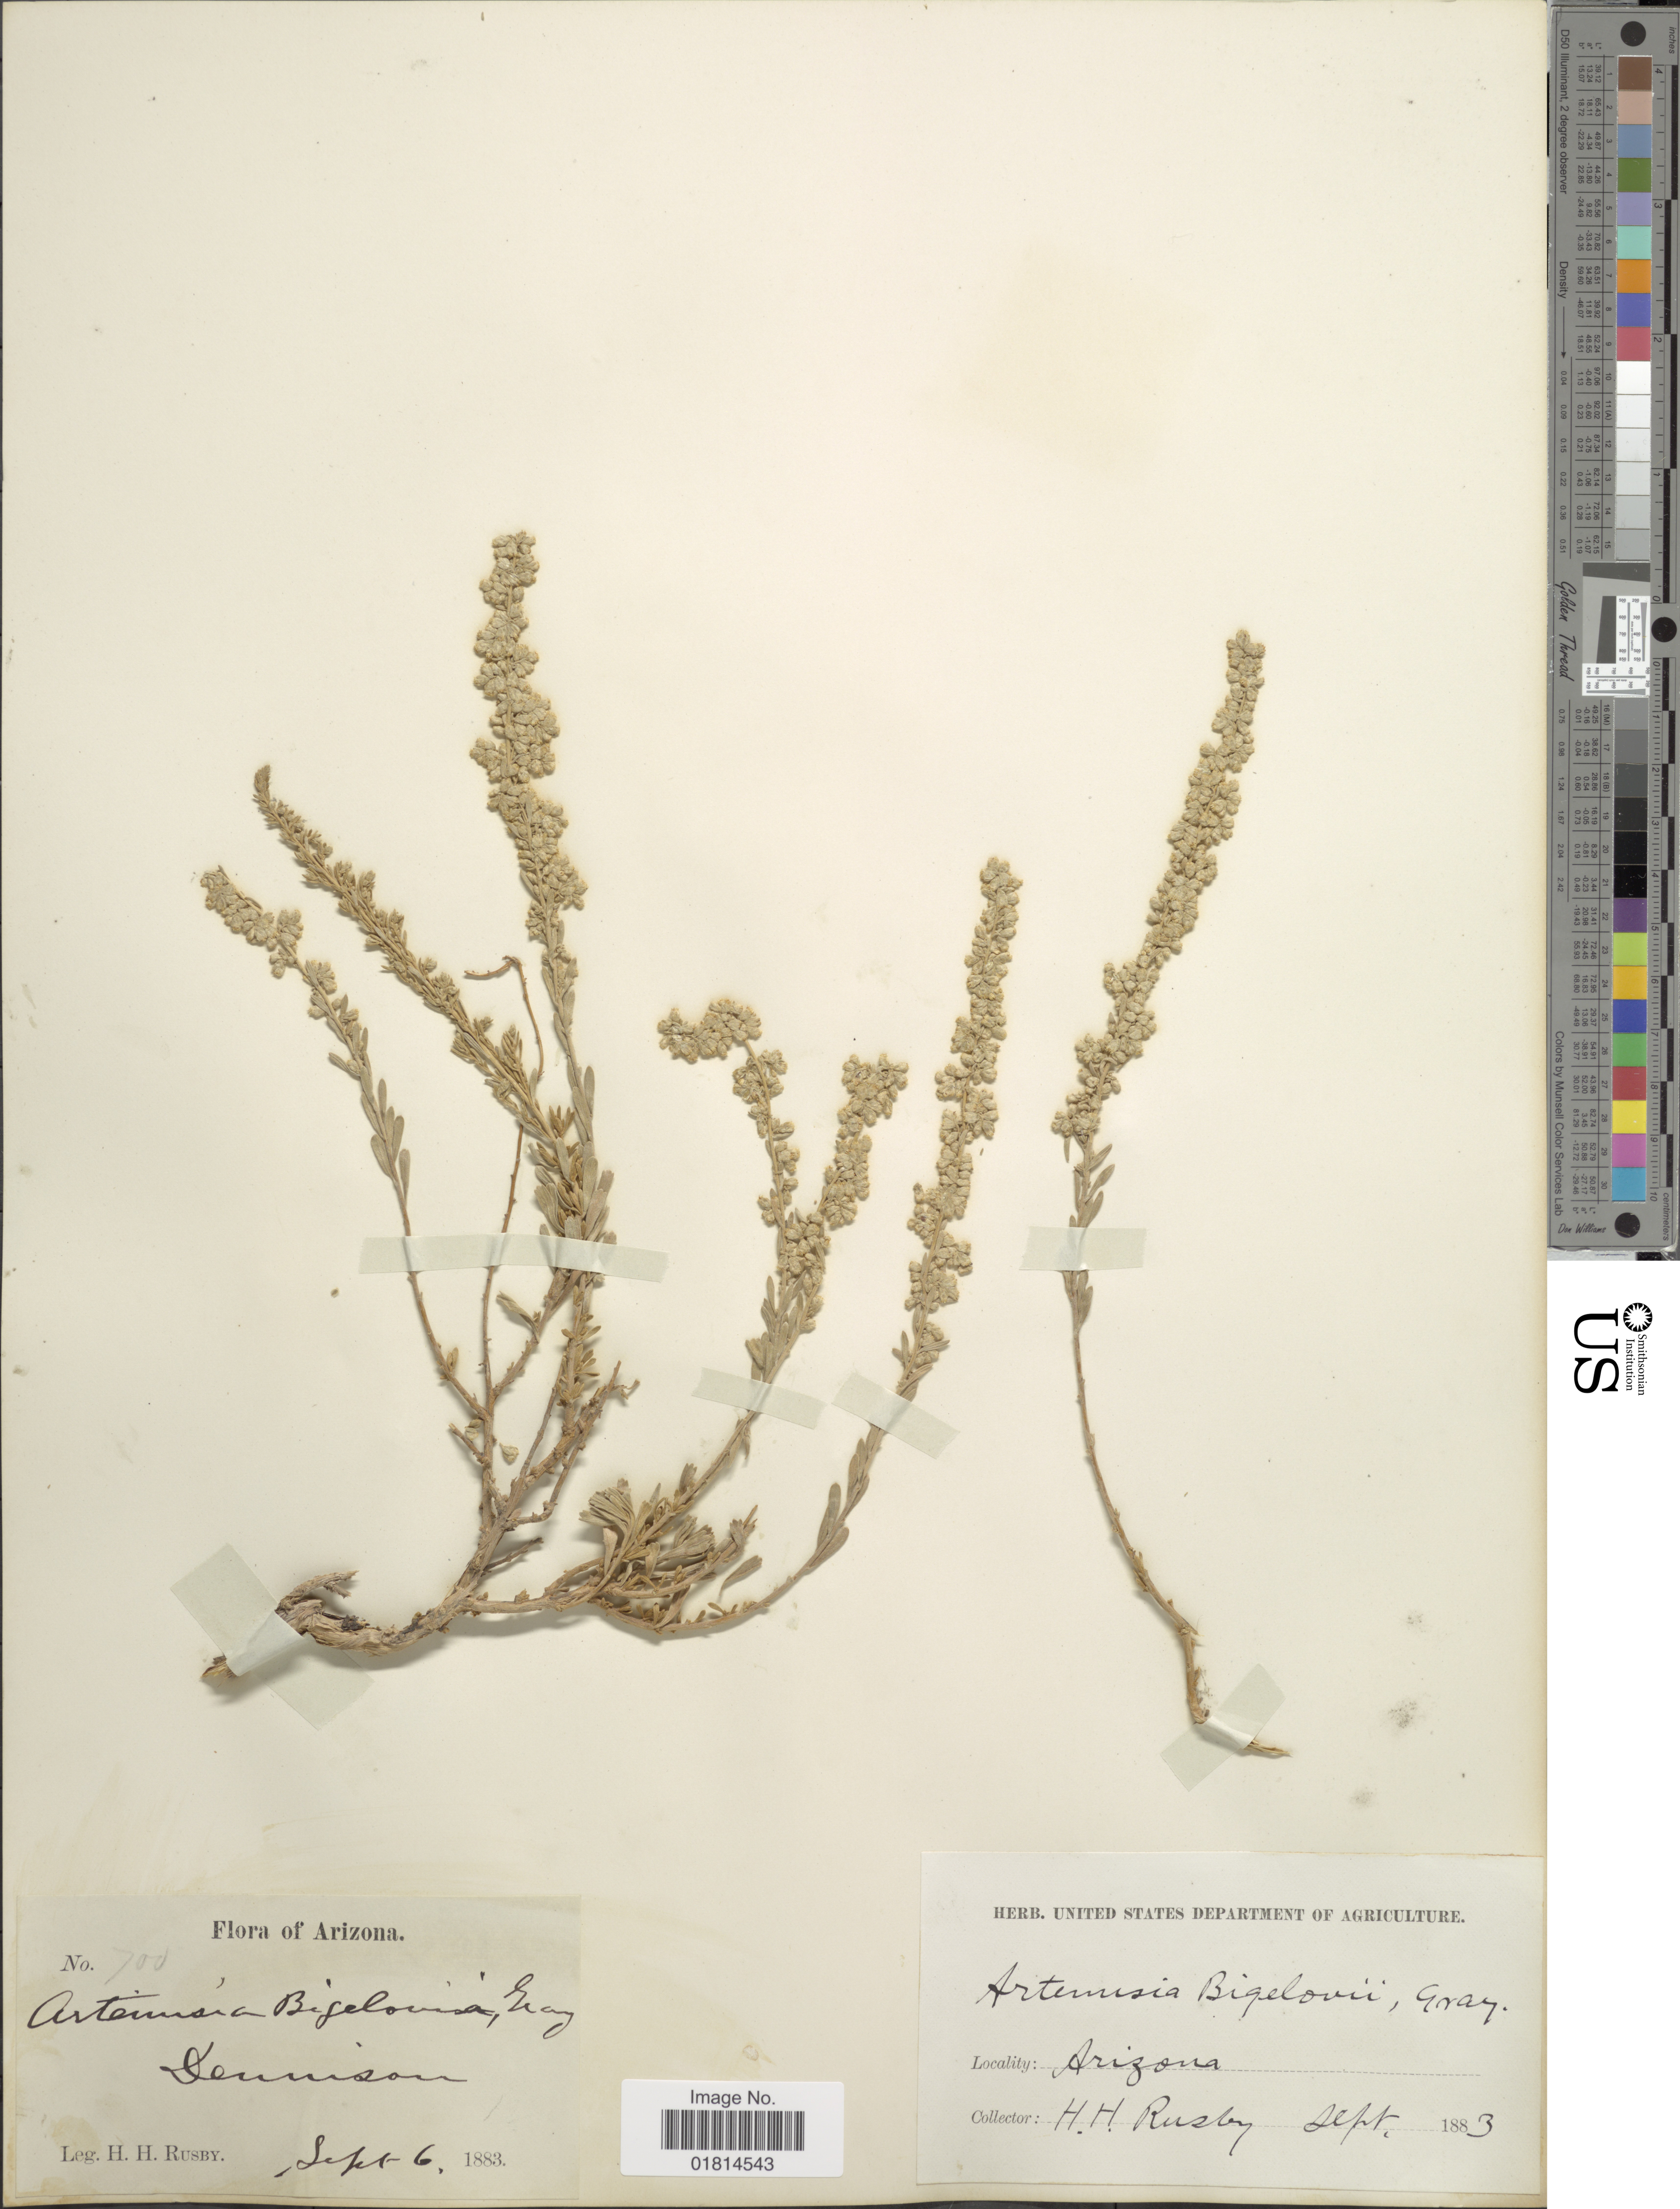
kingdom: Plantae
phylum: Tracheophyta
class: Magnoliopsida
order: Asterales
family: Asteraceae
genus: Artemisia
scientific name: Artemisia bigelovii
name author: A. Gray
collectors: H. H. Rusby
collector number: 700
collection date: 1883-09-06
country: United States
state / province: Arizona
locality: Dennison